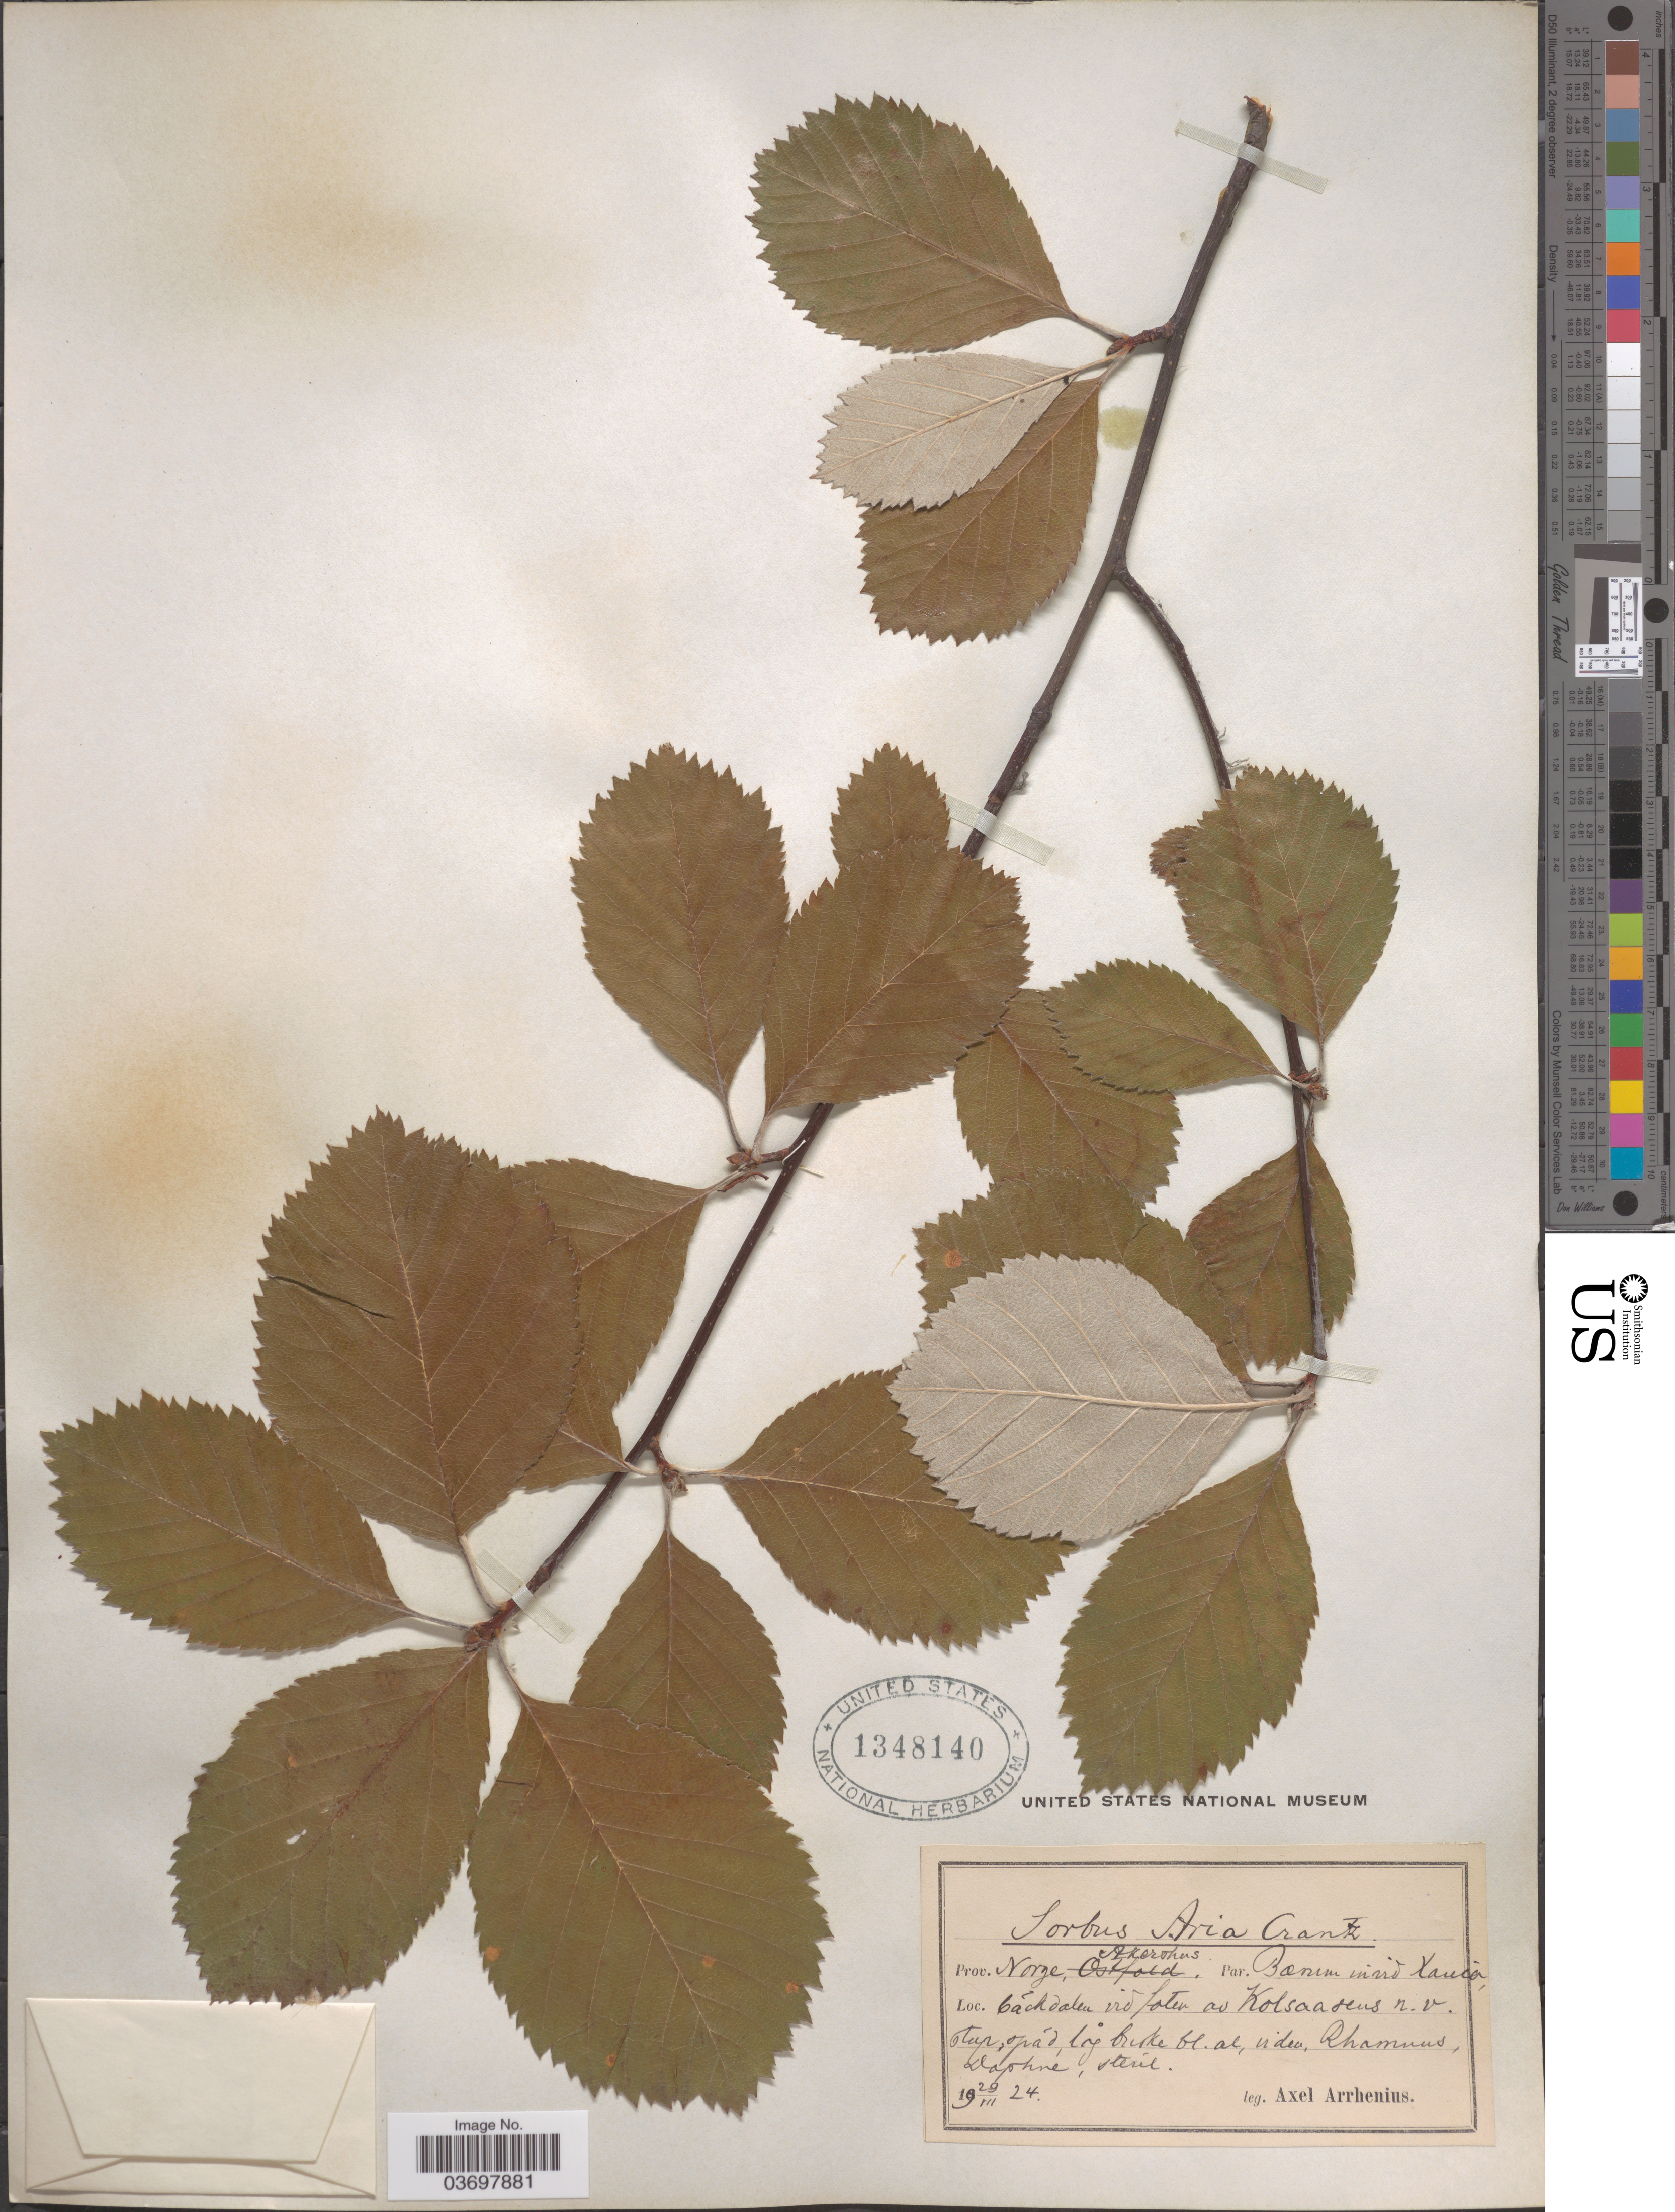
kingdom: Plantae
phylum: Tracheophyta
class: Magnoliopsida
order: Rosales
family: Rosaceae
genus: Sorbus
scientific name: Sorbus aria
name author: (L.) Crantz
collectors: A. Arrhenius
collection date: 1924-03-29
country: Norway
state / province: Akershus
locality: Par. Bærum nirid Xauca. Căchdalen vid faten av Kolsaasens n.v. otup, opád, log burje bl. al. ndev, Rhamnus, Daphne. [interpreted]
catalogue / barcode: US 1348140